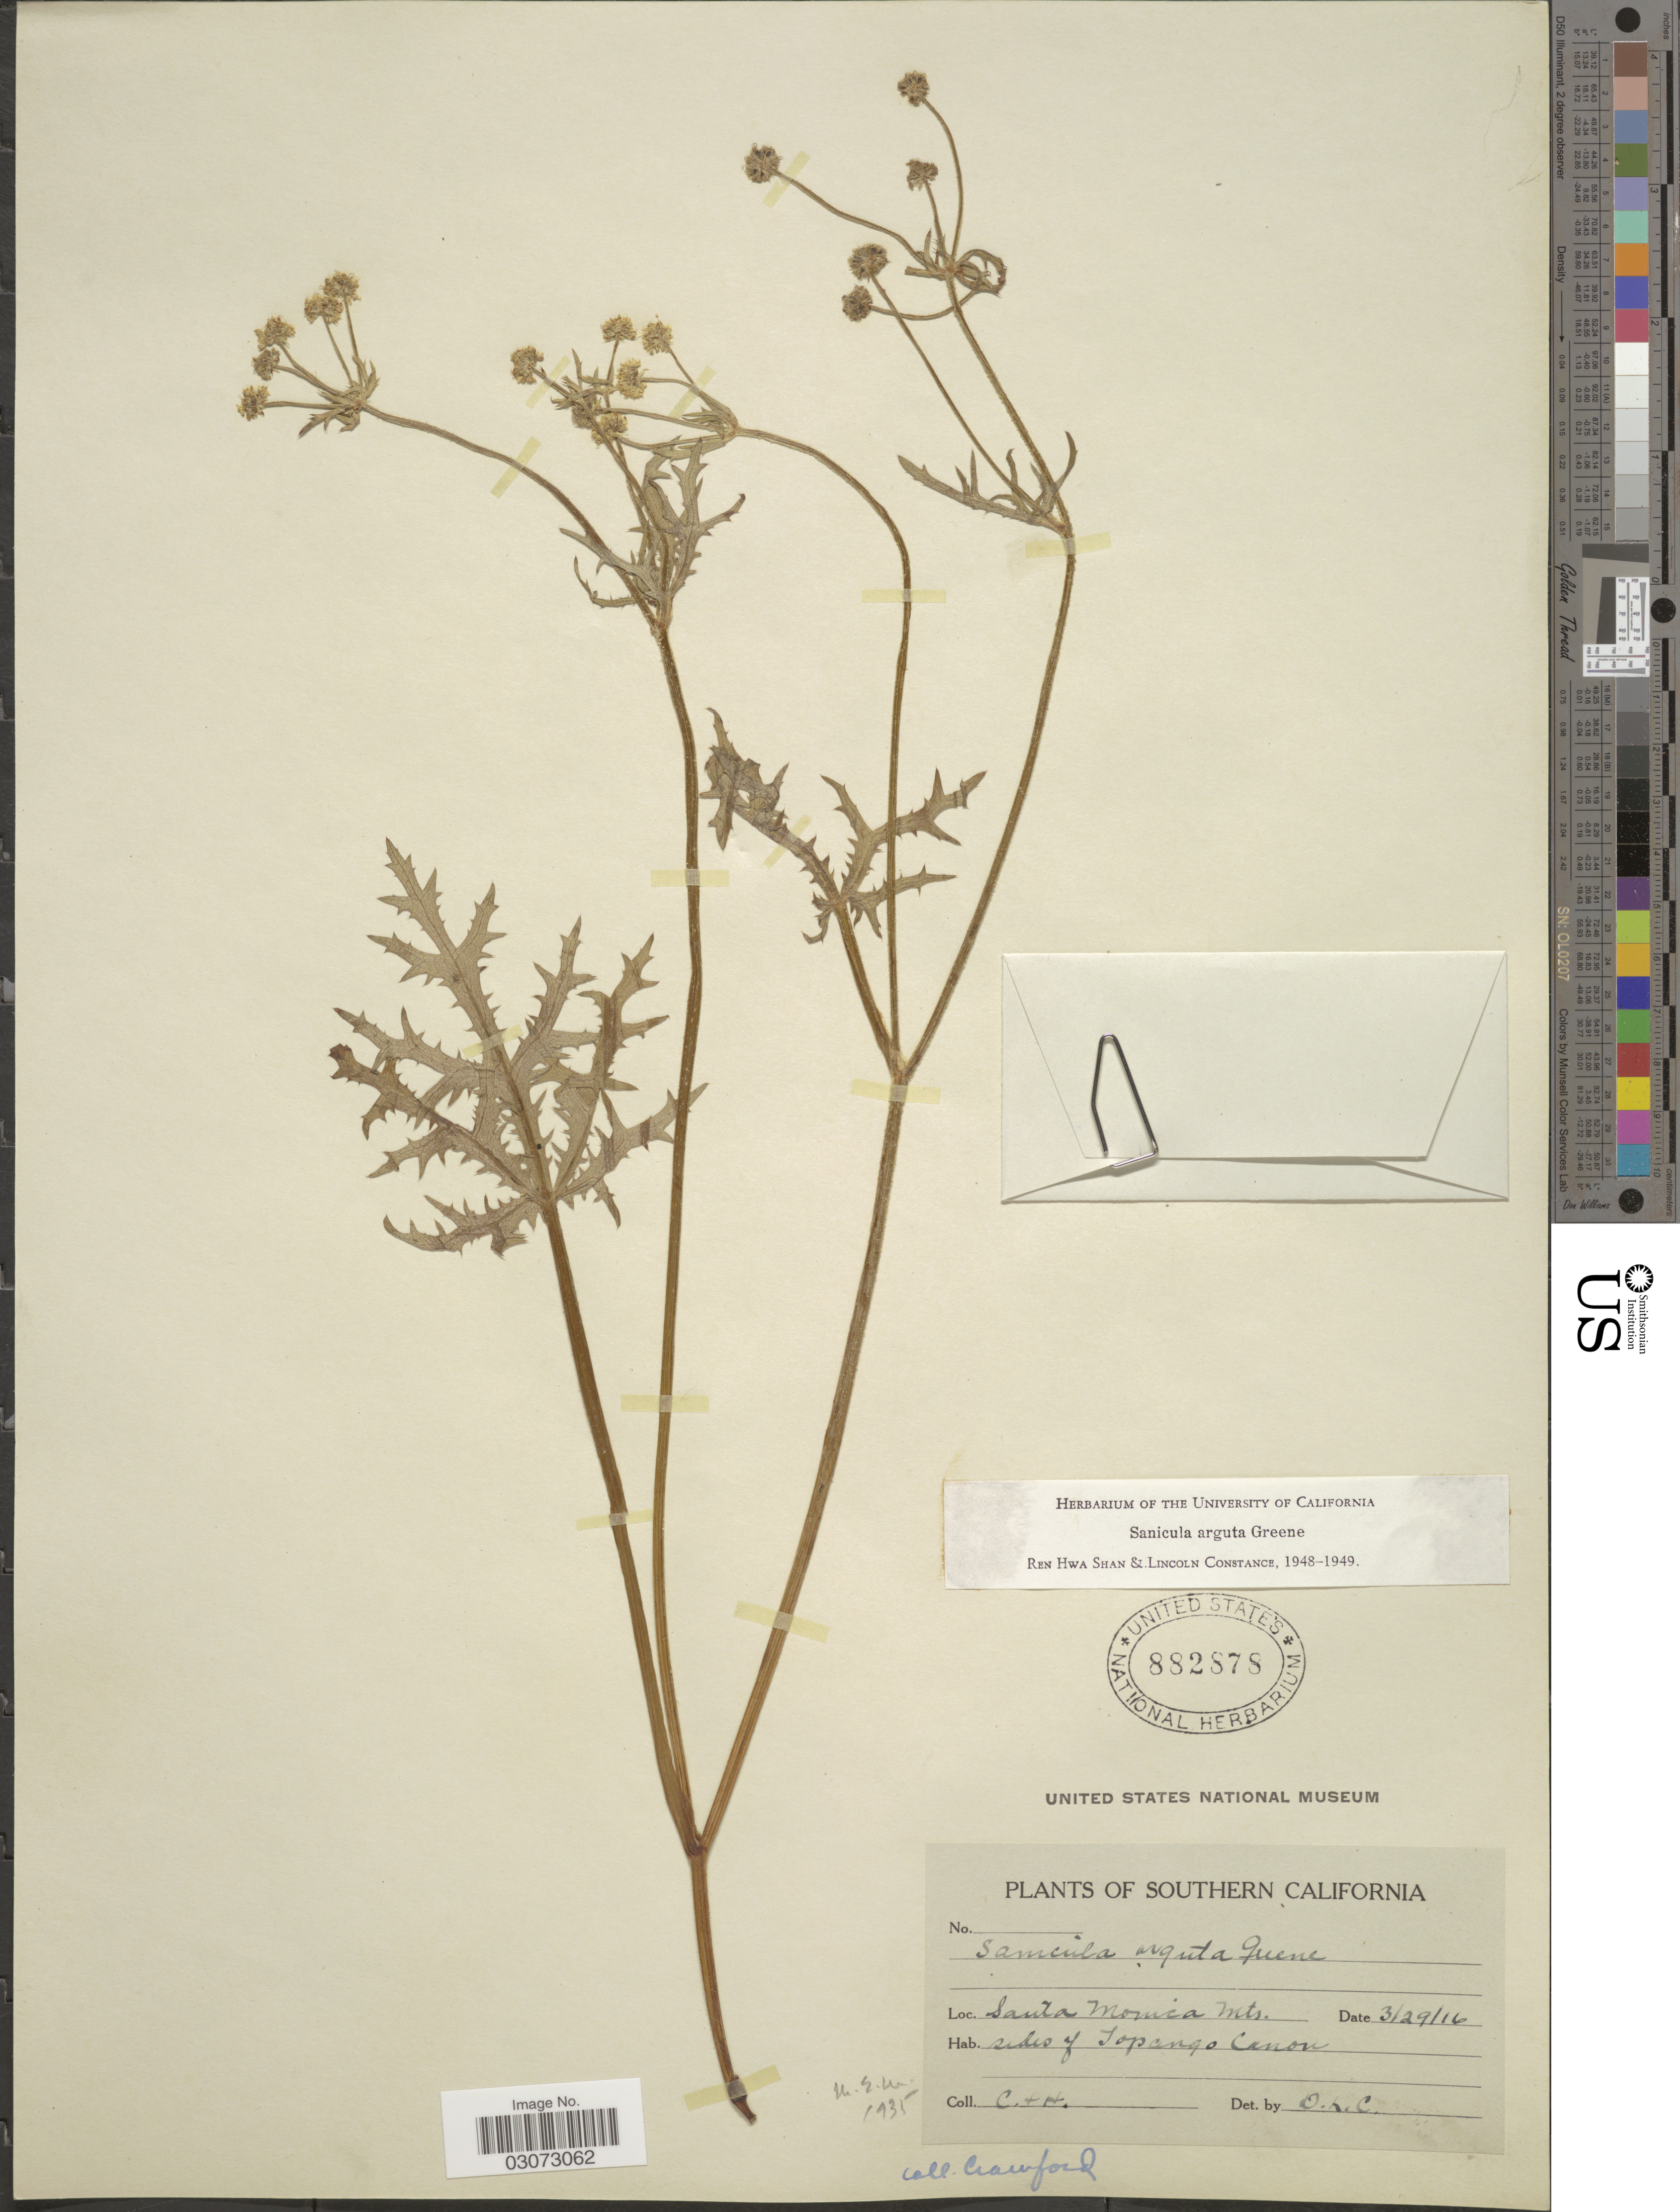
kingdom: Plantae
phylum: Tracheophyta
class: Magnoliopsida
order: Apiales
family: Apiaceae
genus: Sanicula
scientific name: Sanicula arguta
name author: Greene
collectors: C. Crawford & H. Crawford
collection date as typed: Transcribed d/m/y: 29/3/16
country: United States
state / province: California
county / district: Los Angeles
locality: Southern California. Santa Monica Mts. Sides of Topango Canon.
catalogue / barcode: US 882878